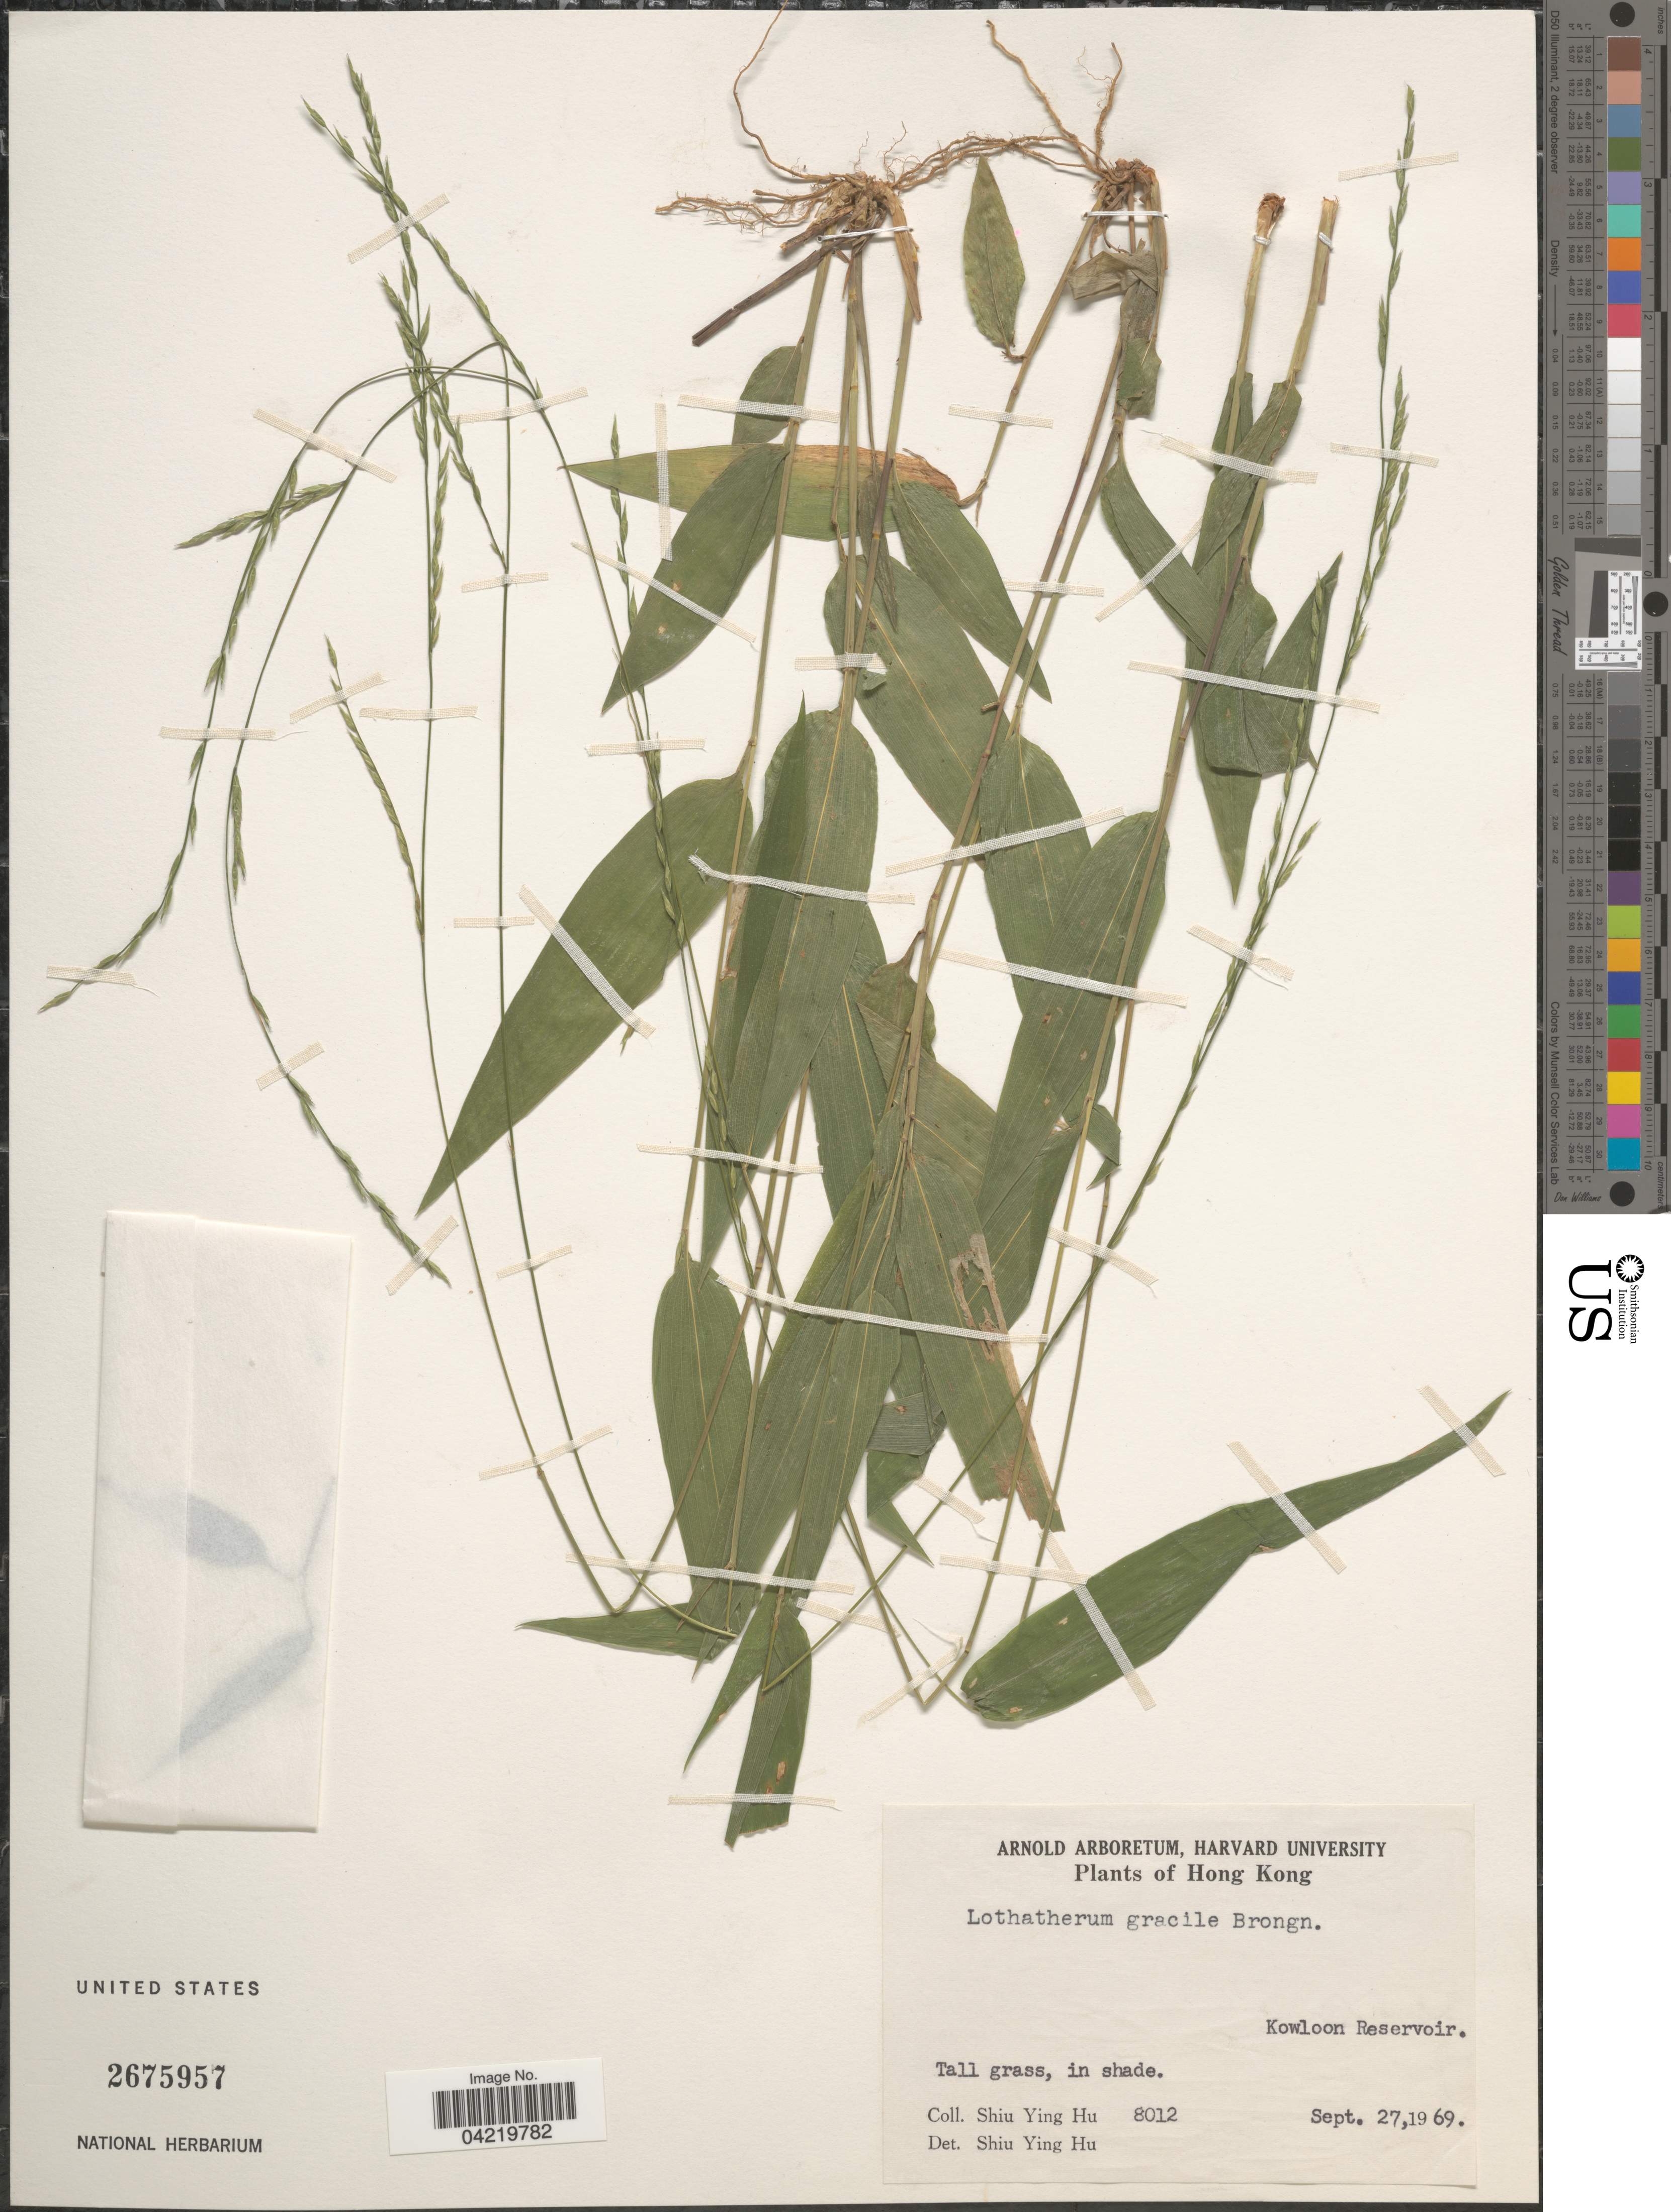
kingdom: Plantae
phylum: Tracheophyta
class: Liliopsida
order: Poales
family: Poaceae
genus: Lophatherum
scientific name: Lophatherum gracile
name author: Brongn.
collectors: S. Y. Hu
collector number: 8012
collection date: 1969-09-27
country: China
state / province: Hong Kong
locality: Kowloon Reservoir.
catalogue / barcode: US 2675957